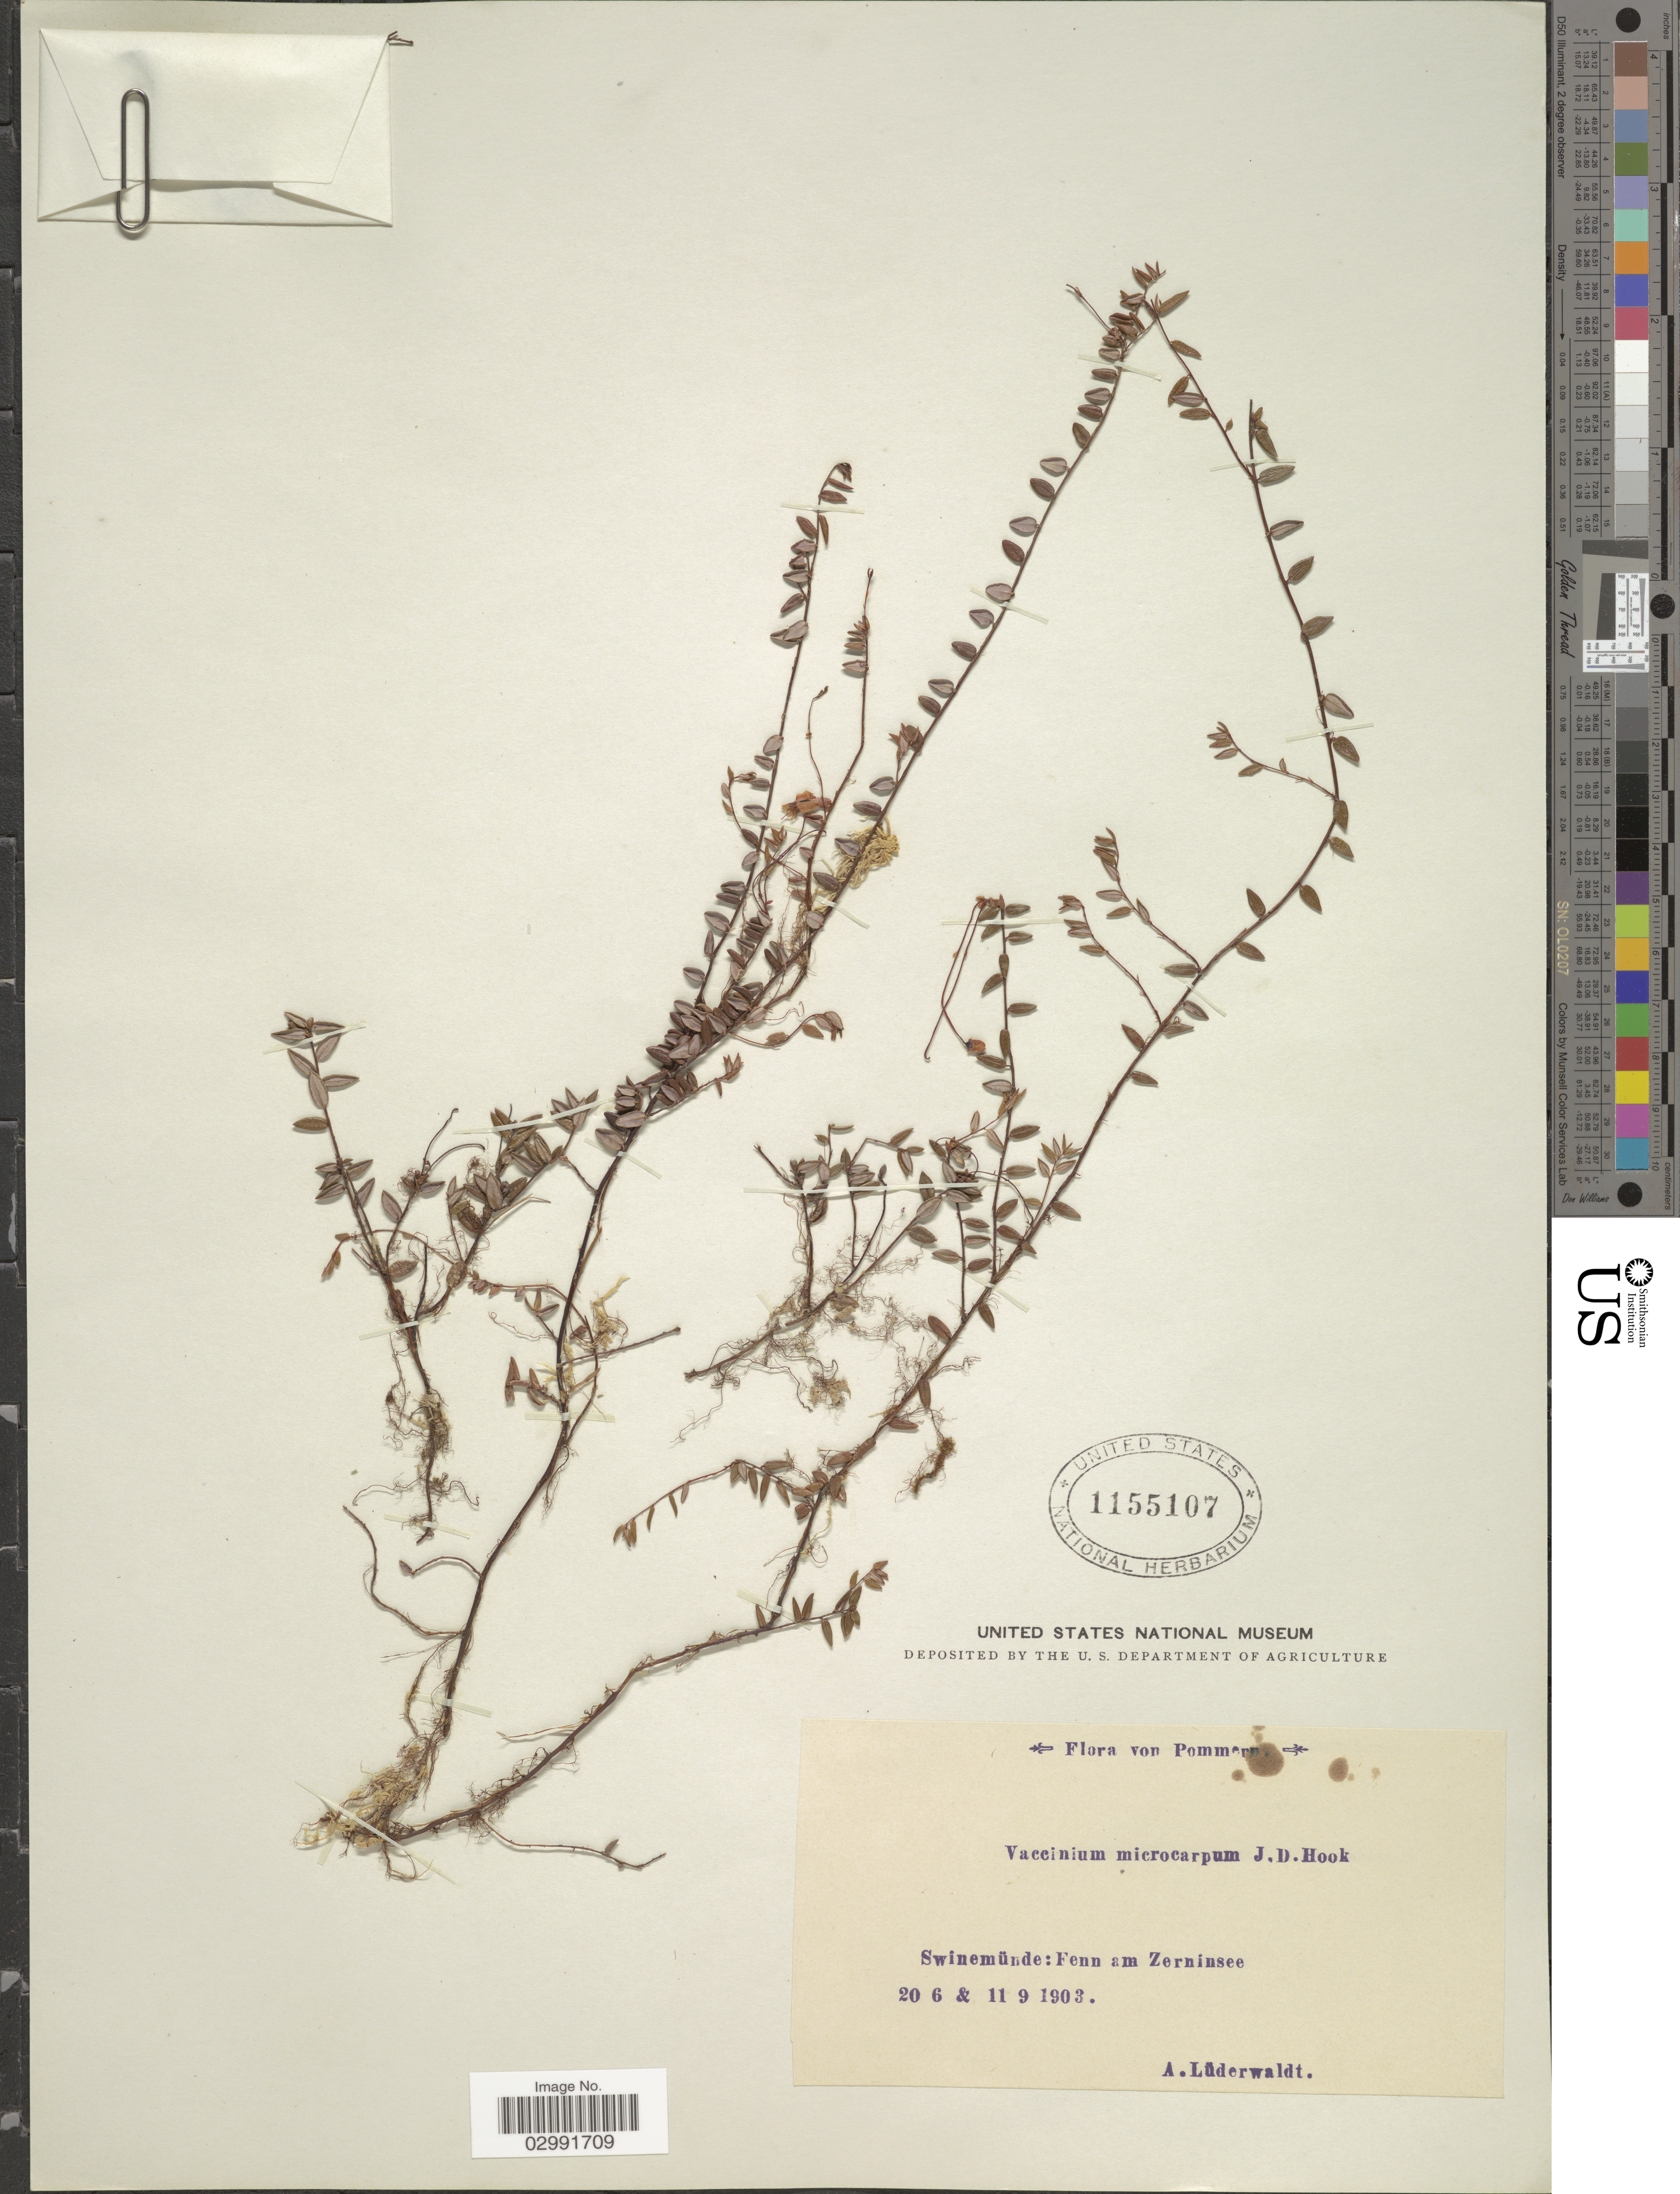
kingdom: Plantae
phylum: Tracheophyta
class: Magnoliopsida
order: Ericales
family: Ericaceae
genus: Vaccinium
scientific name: Vaccinium macrocarpon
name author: Aiton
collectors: A. Lüderwaldt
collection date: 1903-06-20/1903-09-11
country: Poland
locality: Pommern. Swinemünde: Fenn am Zerninsee.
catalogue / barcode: US 1155107